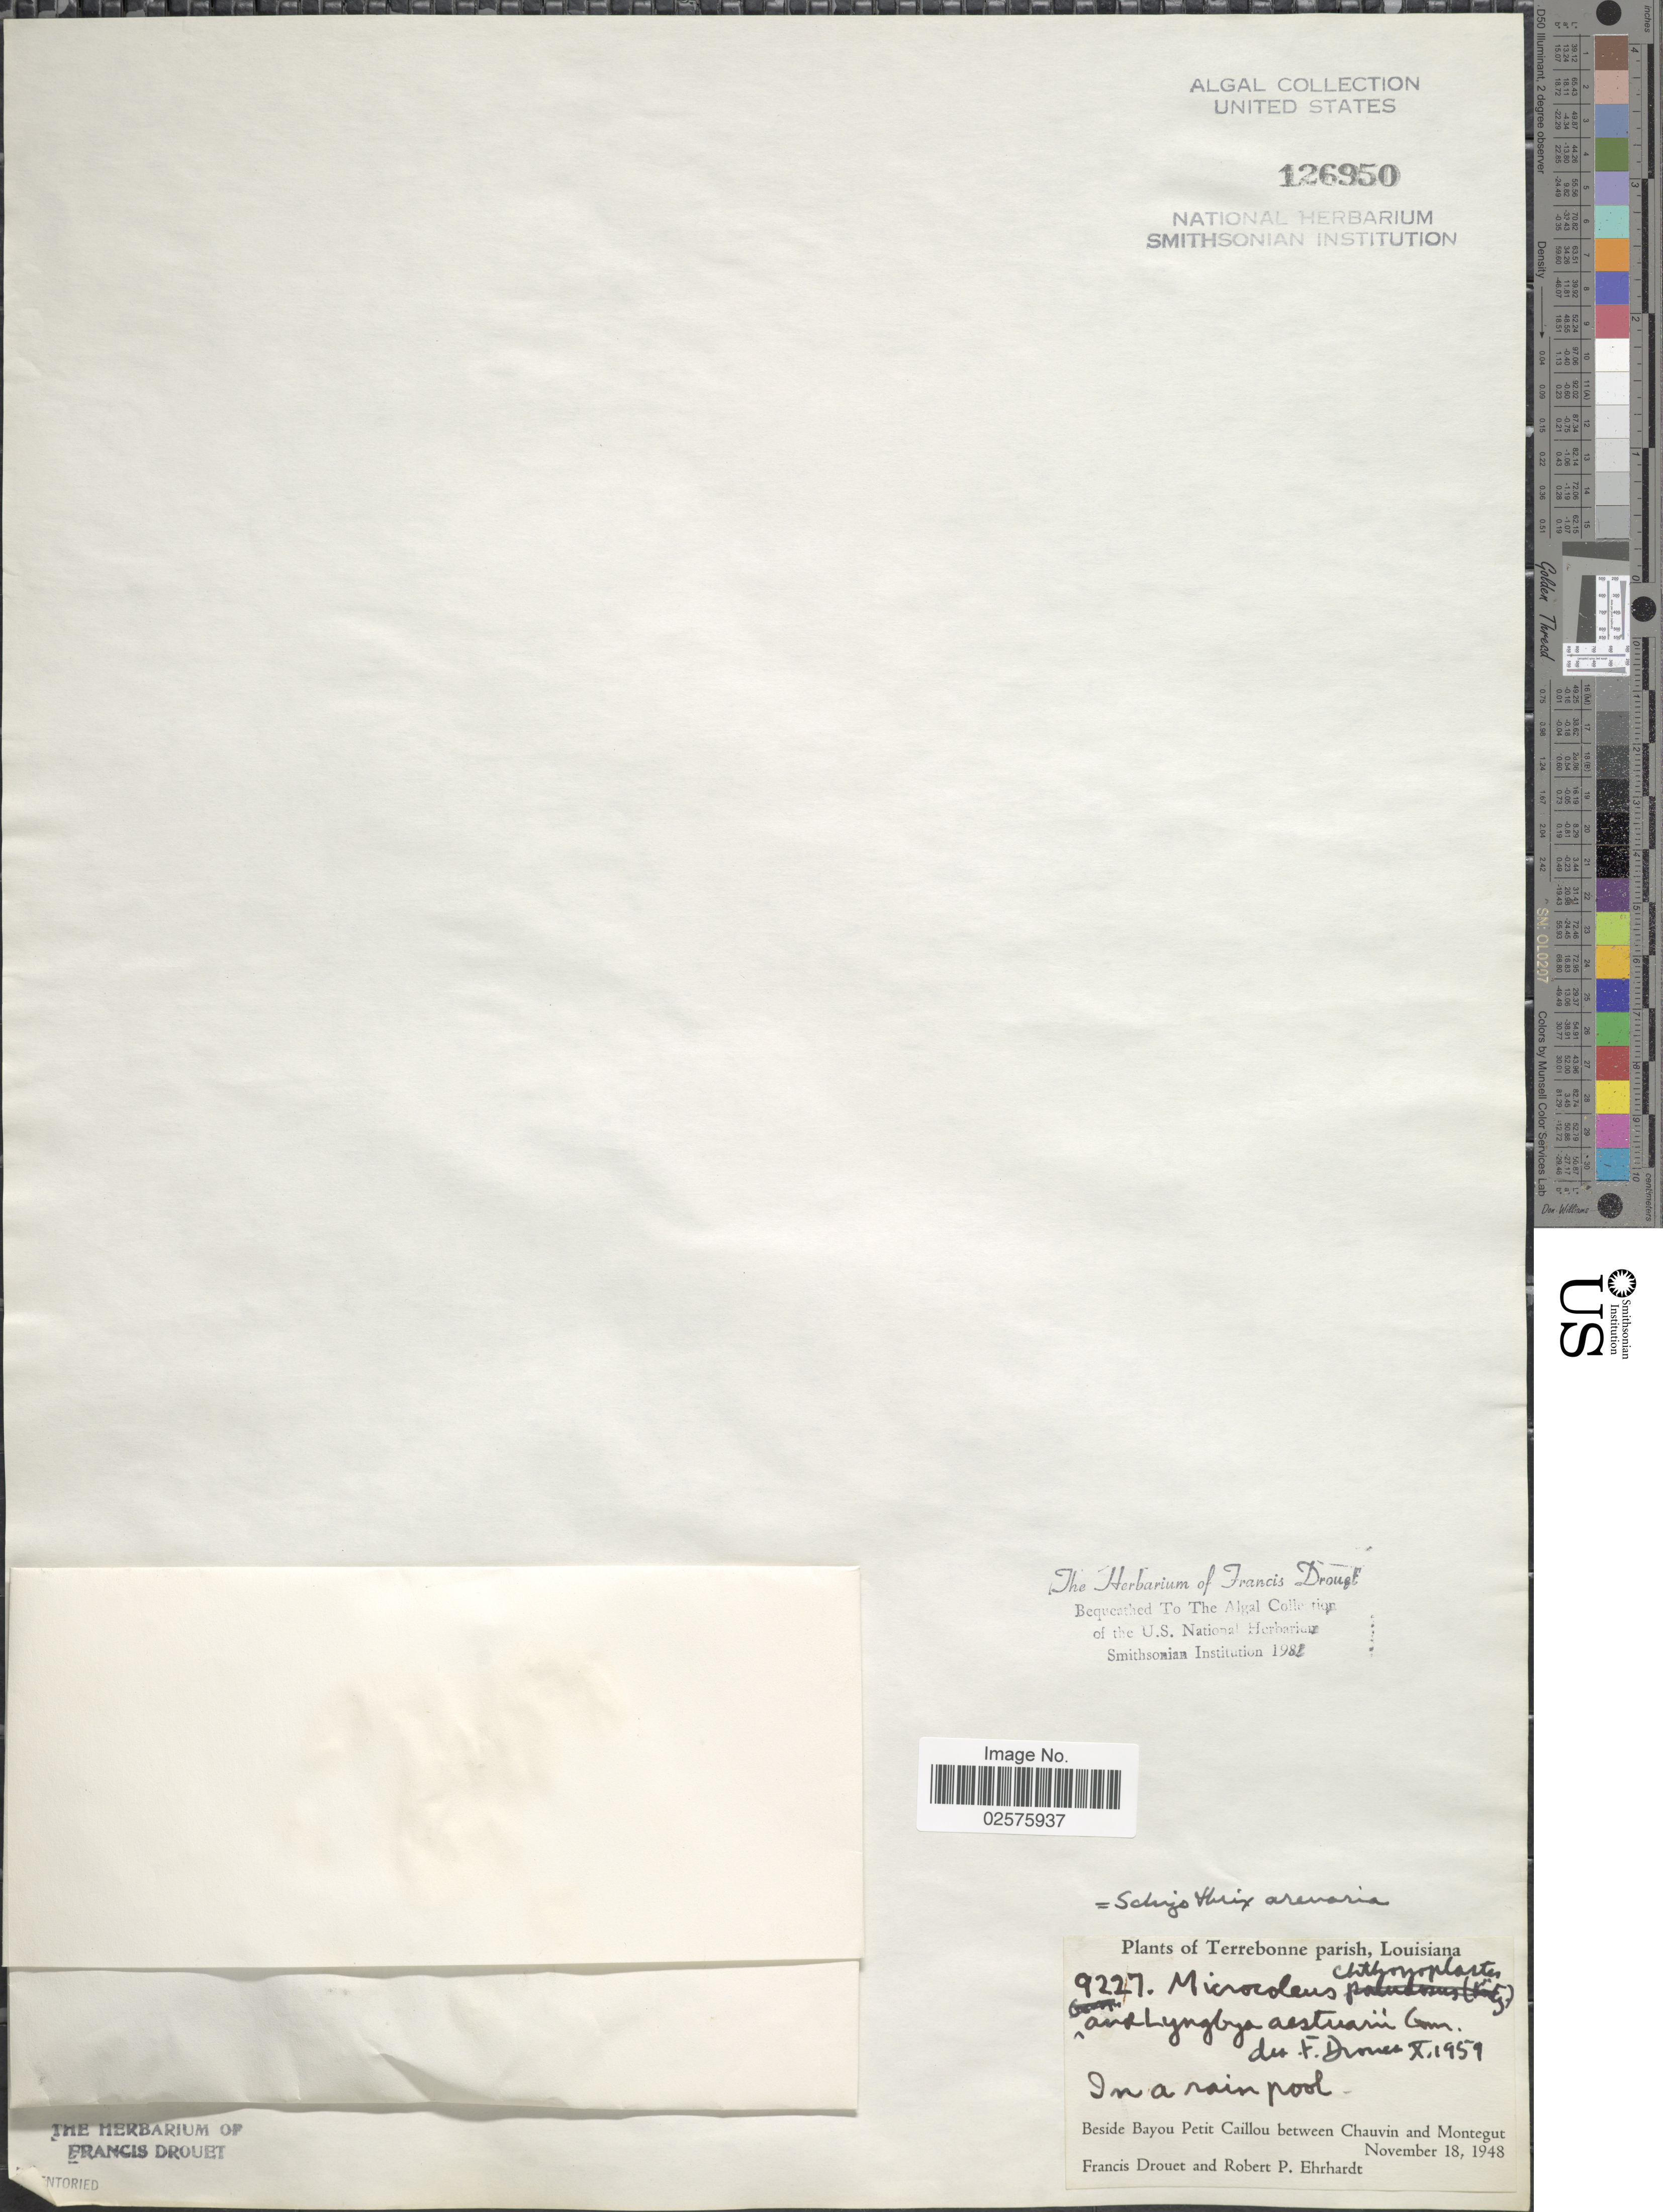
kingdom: Bacteria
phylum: Cyanobacteria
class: Cyanobacteriia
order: Leptolyngbyales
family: Trichocoleusaceae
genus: Schizothrix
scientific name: Schizothrix arenaria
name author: Gomont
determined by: Drouet, F. E.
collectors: F. E. Drouet & R. Ehrhardt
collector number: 9227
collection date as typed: November 18, 1948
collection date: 1948-11-18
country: United States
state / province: Louisiana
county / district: Terrebonne Parish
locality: Bayou Petit Caillou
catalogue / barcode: US 126950